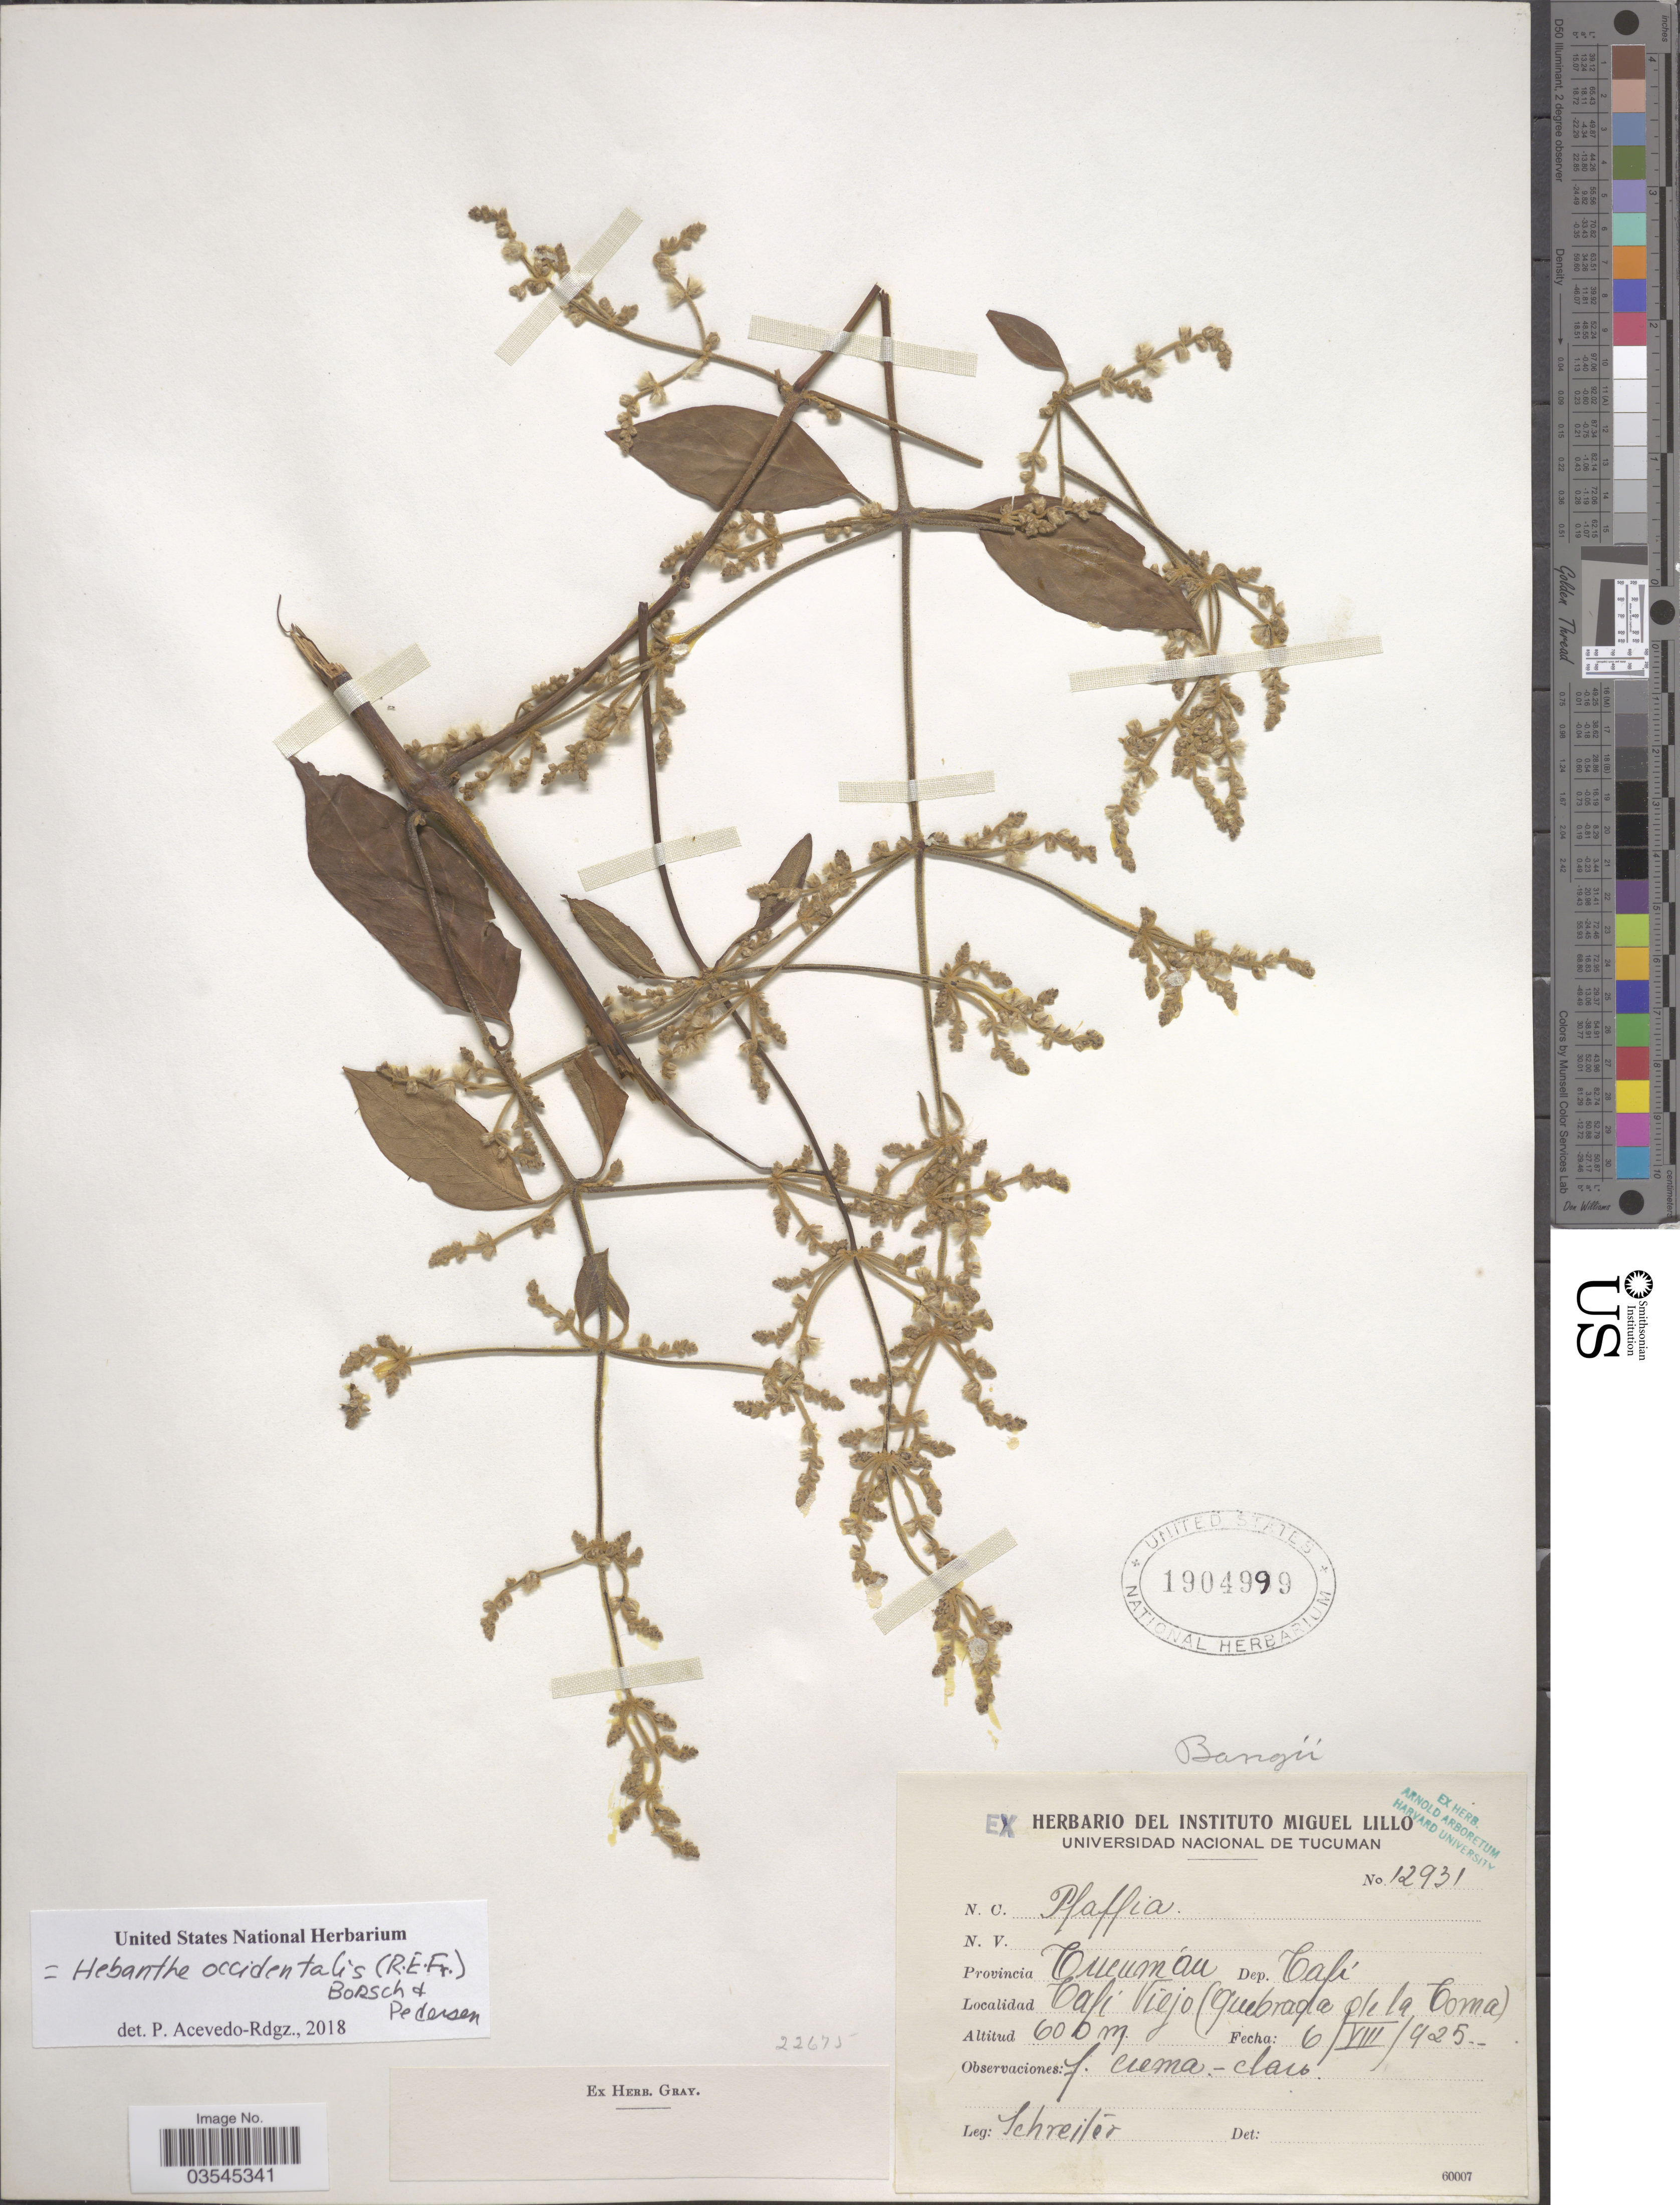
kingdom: Plantae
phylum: Tracheophyta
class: Magnoliopsida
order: Caryophyllales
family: Amaranthaceae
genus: Pfaffia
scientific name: Pfaffia occidentalis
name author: R.E. Fr.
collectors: -. Schreiter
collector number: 12931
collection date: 1925-08-06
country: Argentina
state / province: Tucuman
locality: Dep. Tafí. Tafi Viejo (Quebrada de la Toma).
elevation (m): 600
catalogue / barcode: US 1904999